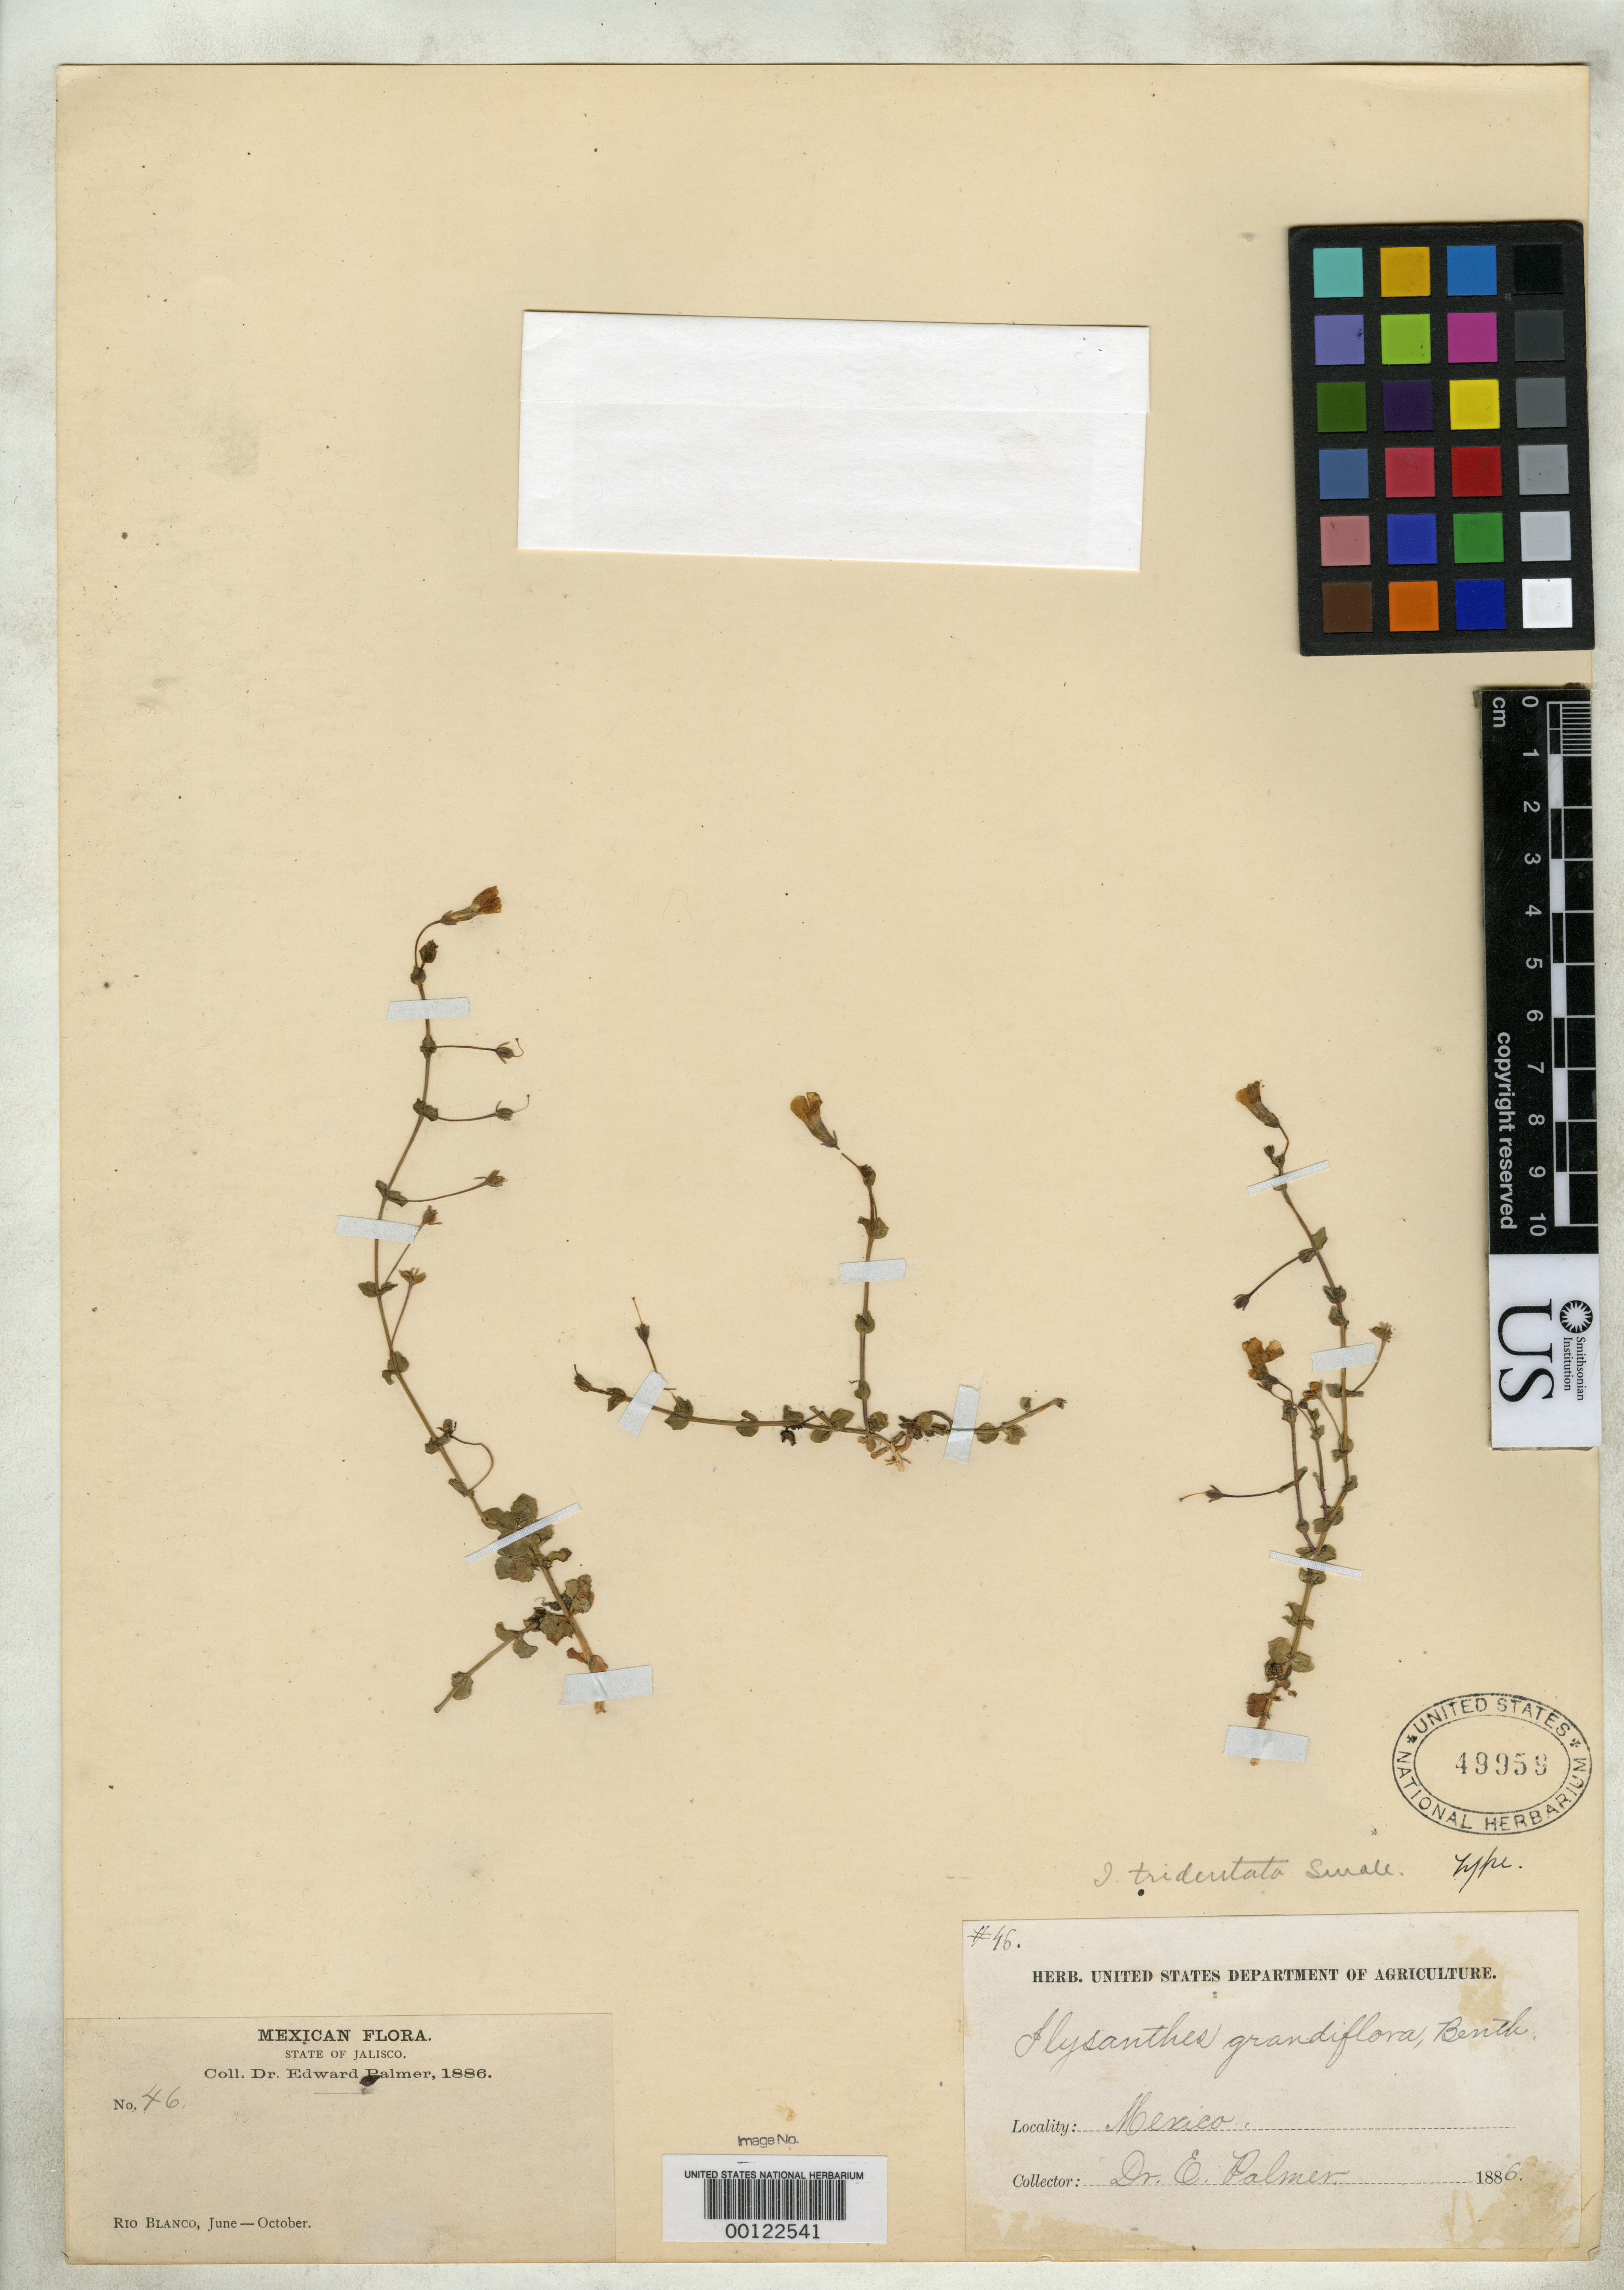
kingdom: Plantae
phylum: Tracheophyta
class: Magnoliopsida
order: Lamiales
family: Linderniaceae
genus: Ilysanthes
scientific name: Ilysanthes tridentata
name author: Small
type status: Isotype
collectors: E. Palmer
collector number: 46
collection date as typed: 1886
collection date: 1886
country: Mexico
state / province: Jalisco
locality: Rio Blanco.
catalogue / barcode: US 49959